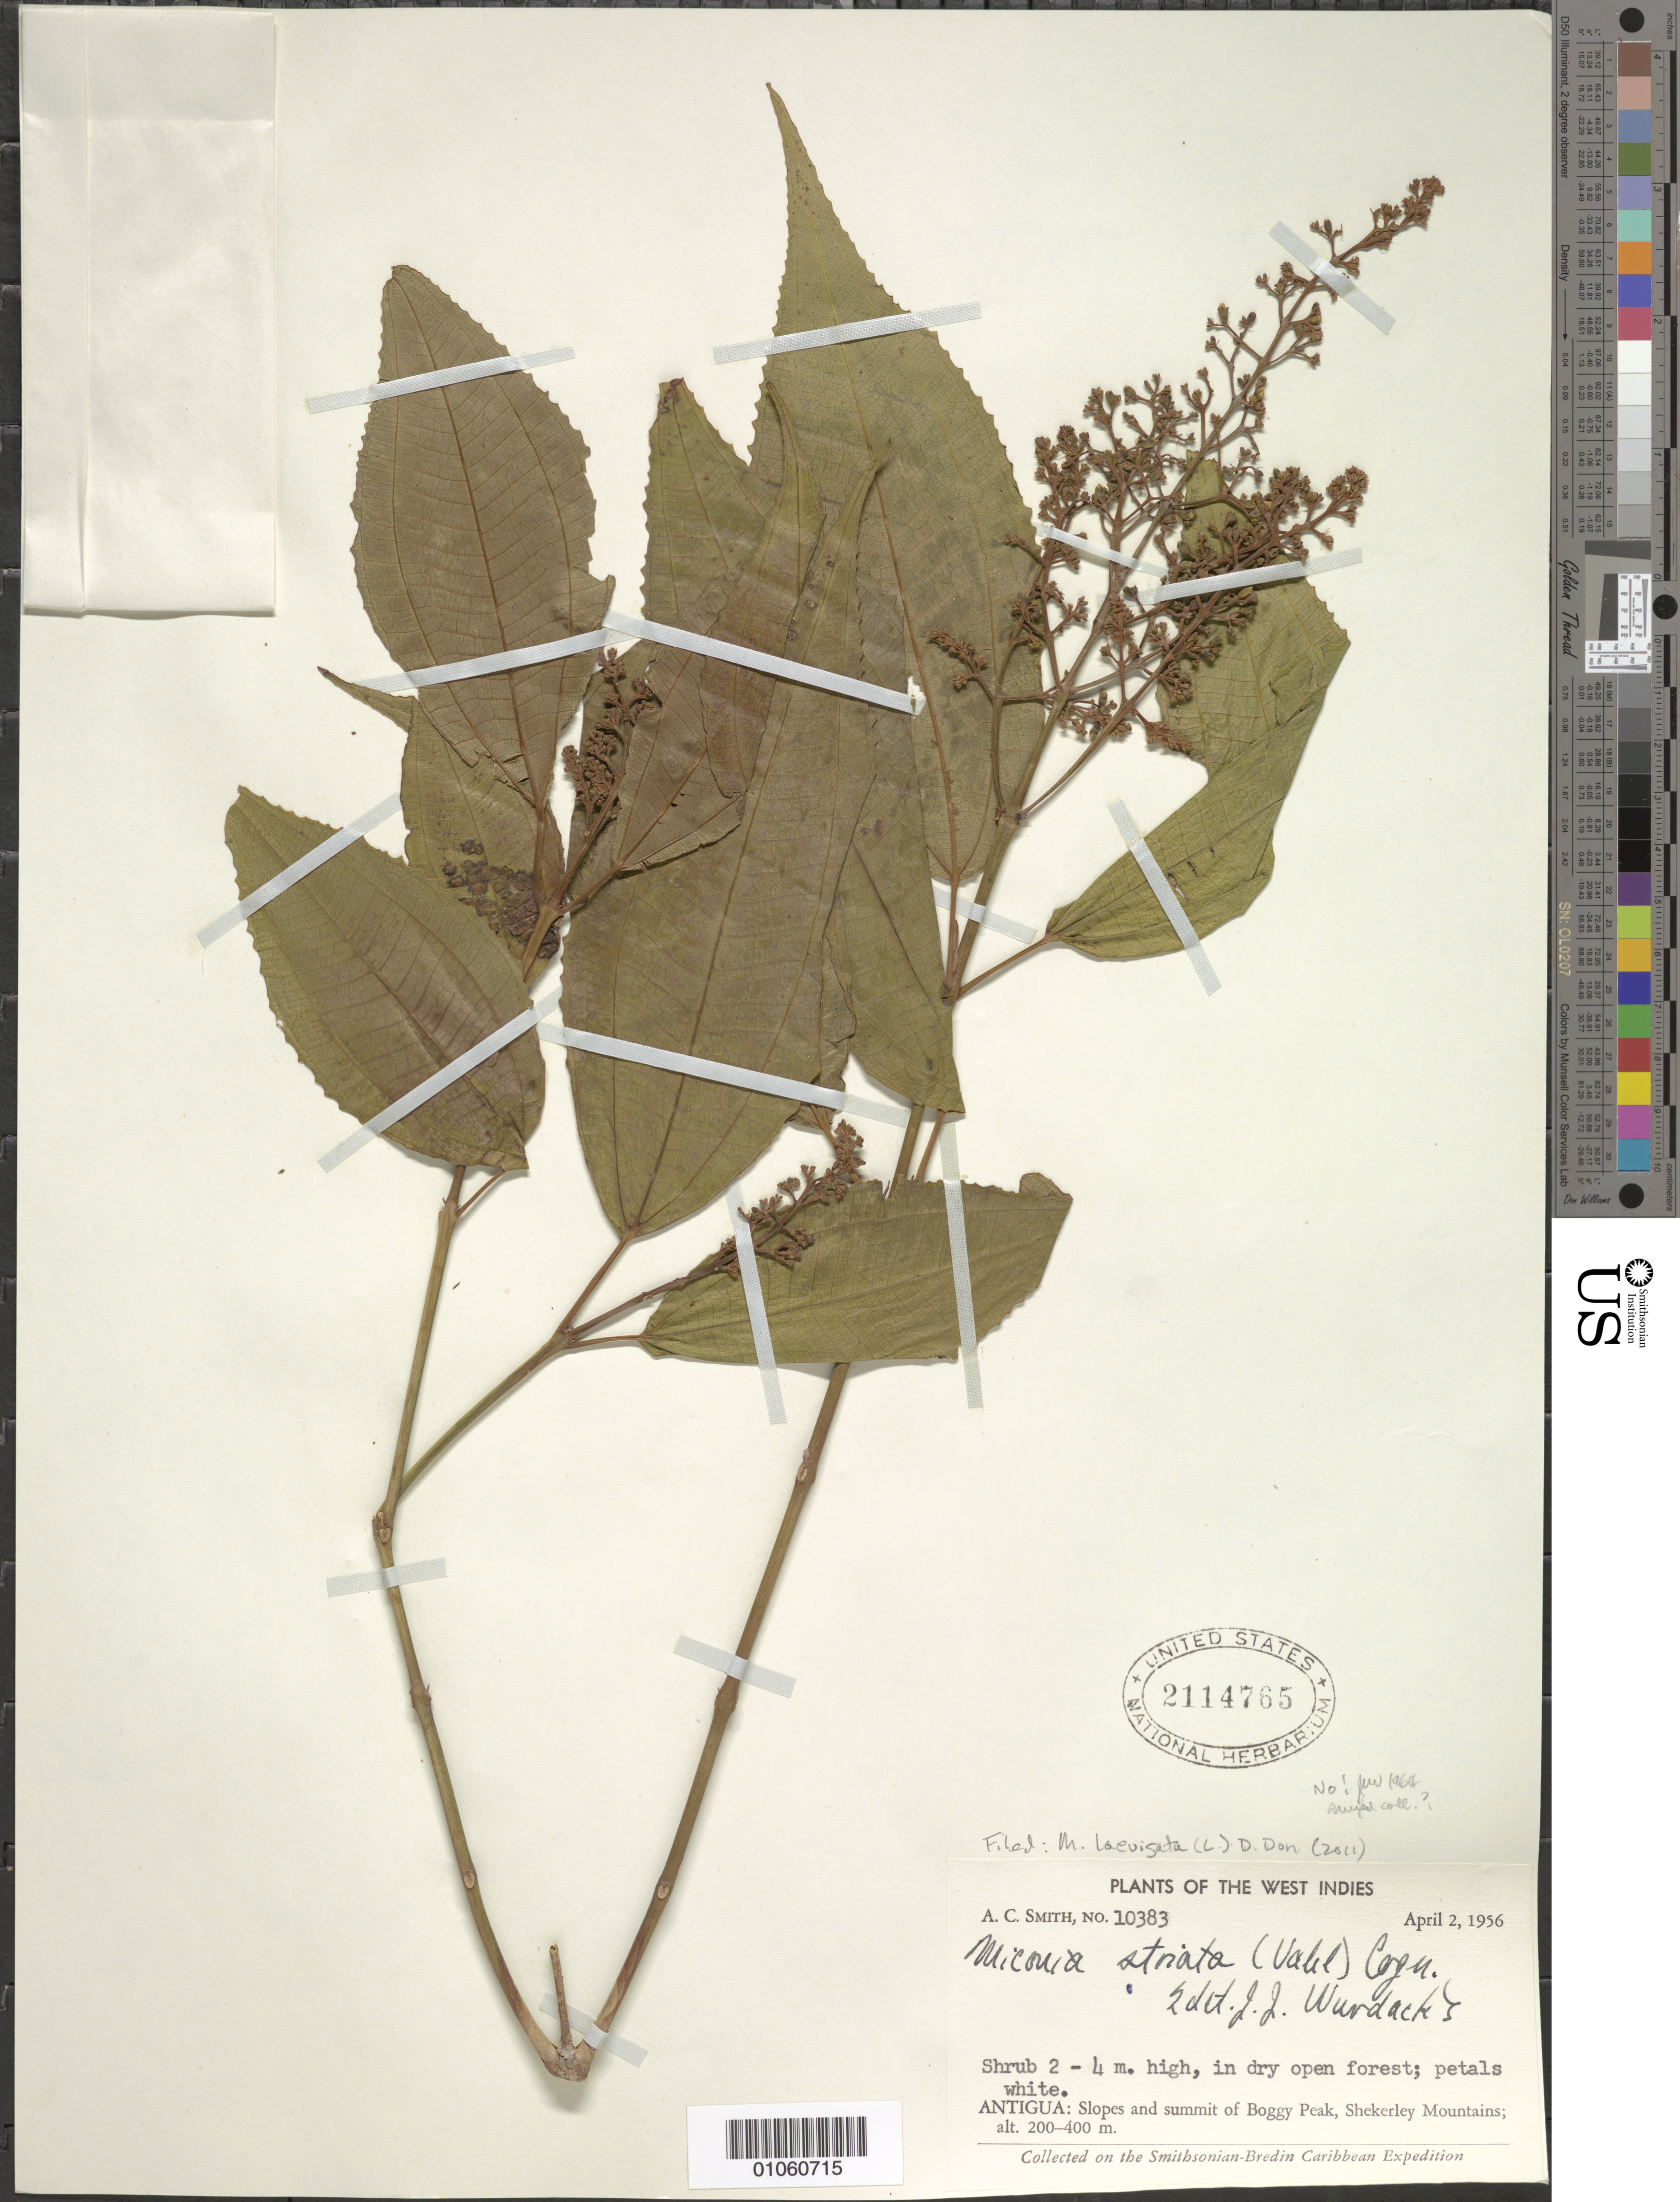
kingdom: Plantae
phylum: Tracheophyta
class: Magnoliopsida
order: Myrtales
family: Melastomataceae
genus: Miconia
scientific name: Miconia laevigata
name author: (L.) D. Don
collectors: A. C. Smith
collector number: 10383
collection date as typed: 02 Apr 1956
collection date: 1956-04-02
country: Antigua and Barbuda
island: Antigua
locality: Boggy Peak, Shekerley Mountains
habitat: In dry open forest, slopes and summit of peak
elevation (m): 200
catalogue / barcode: US 2114765